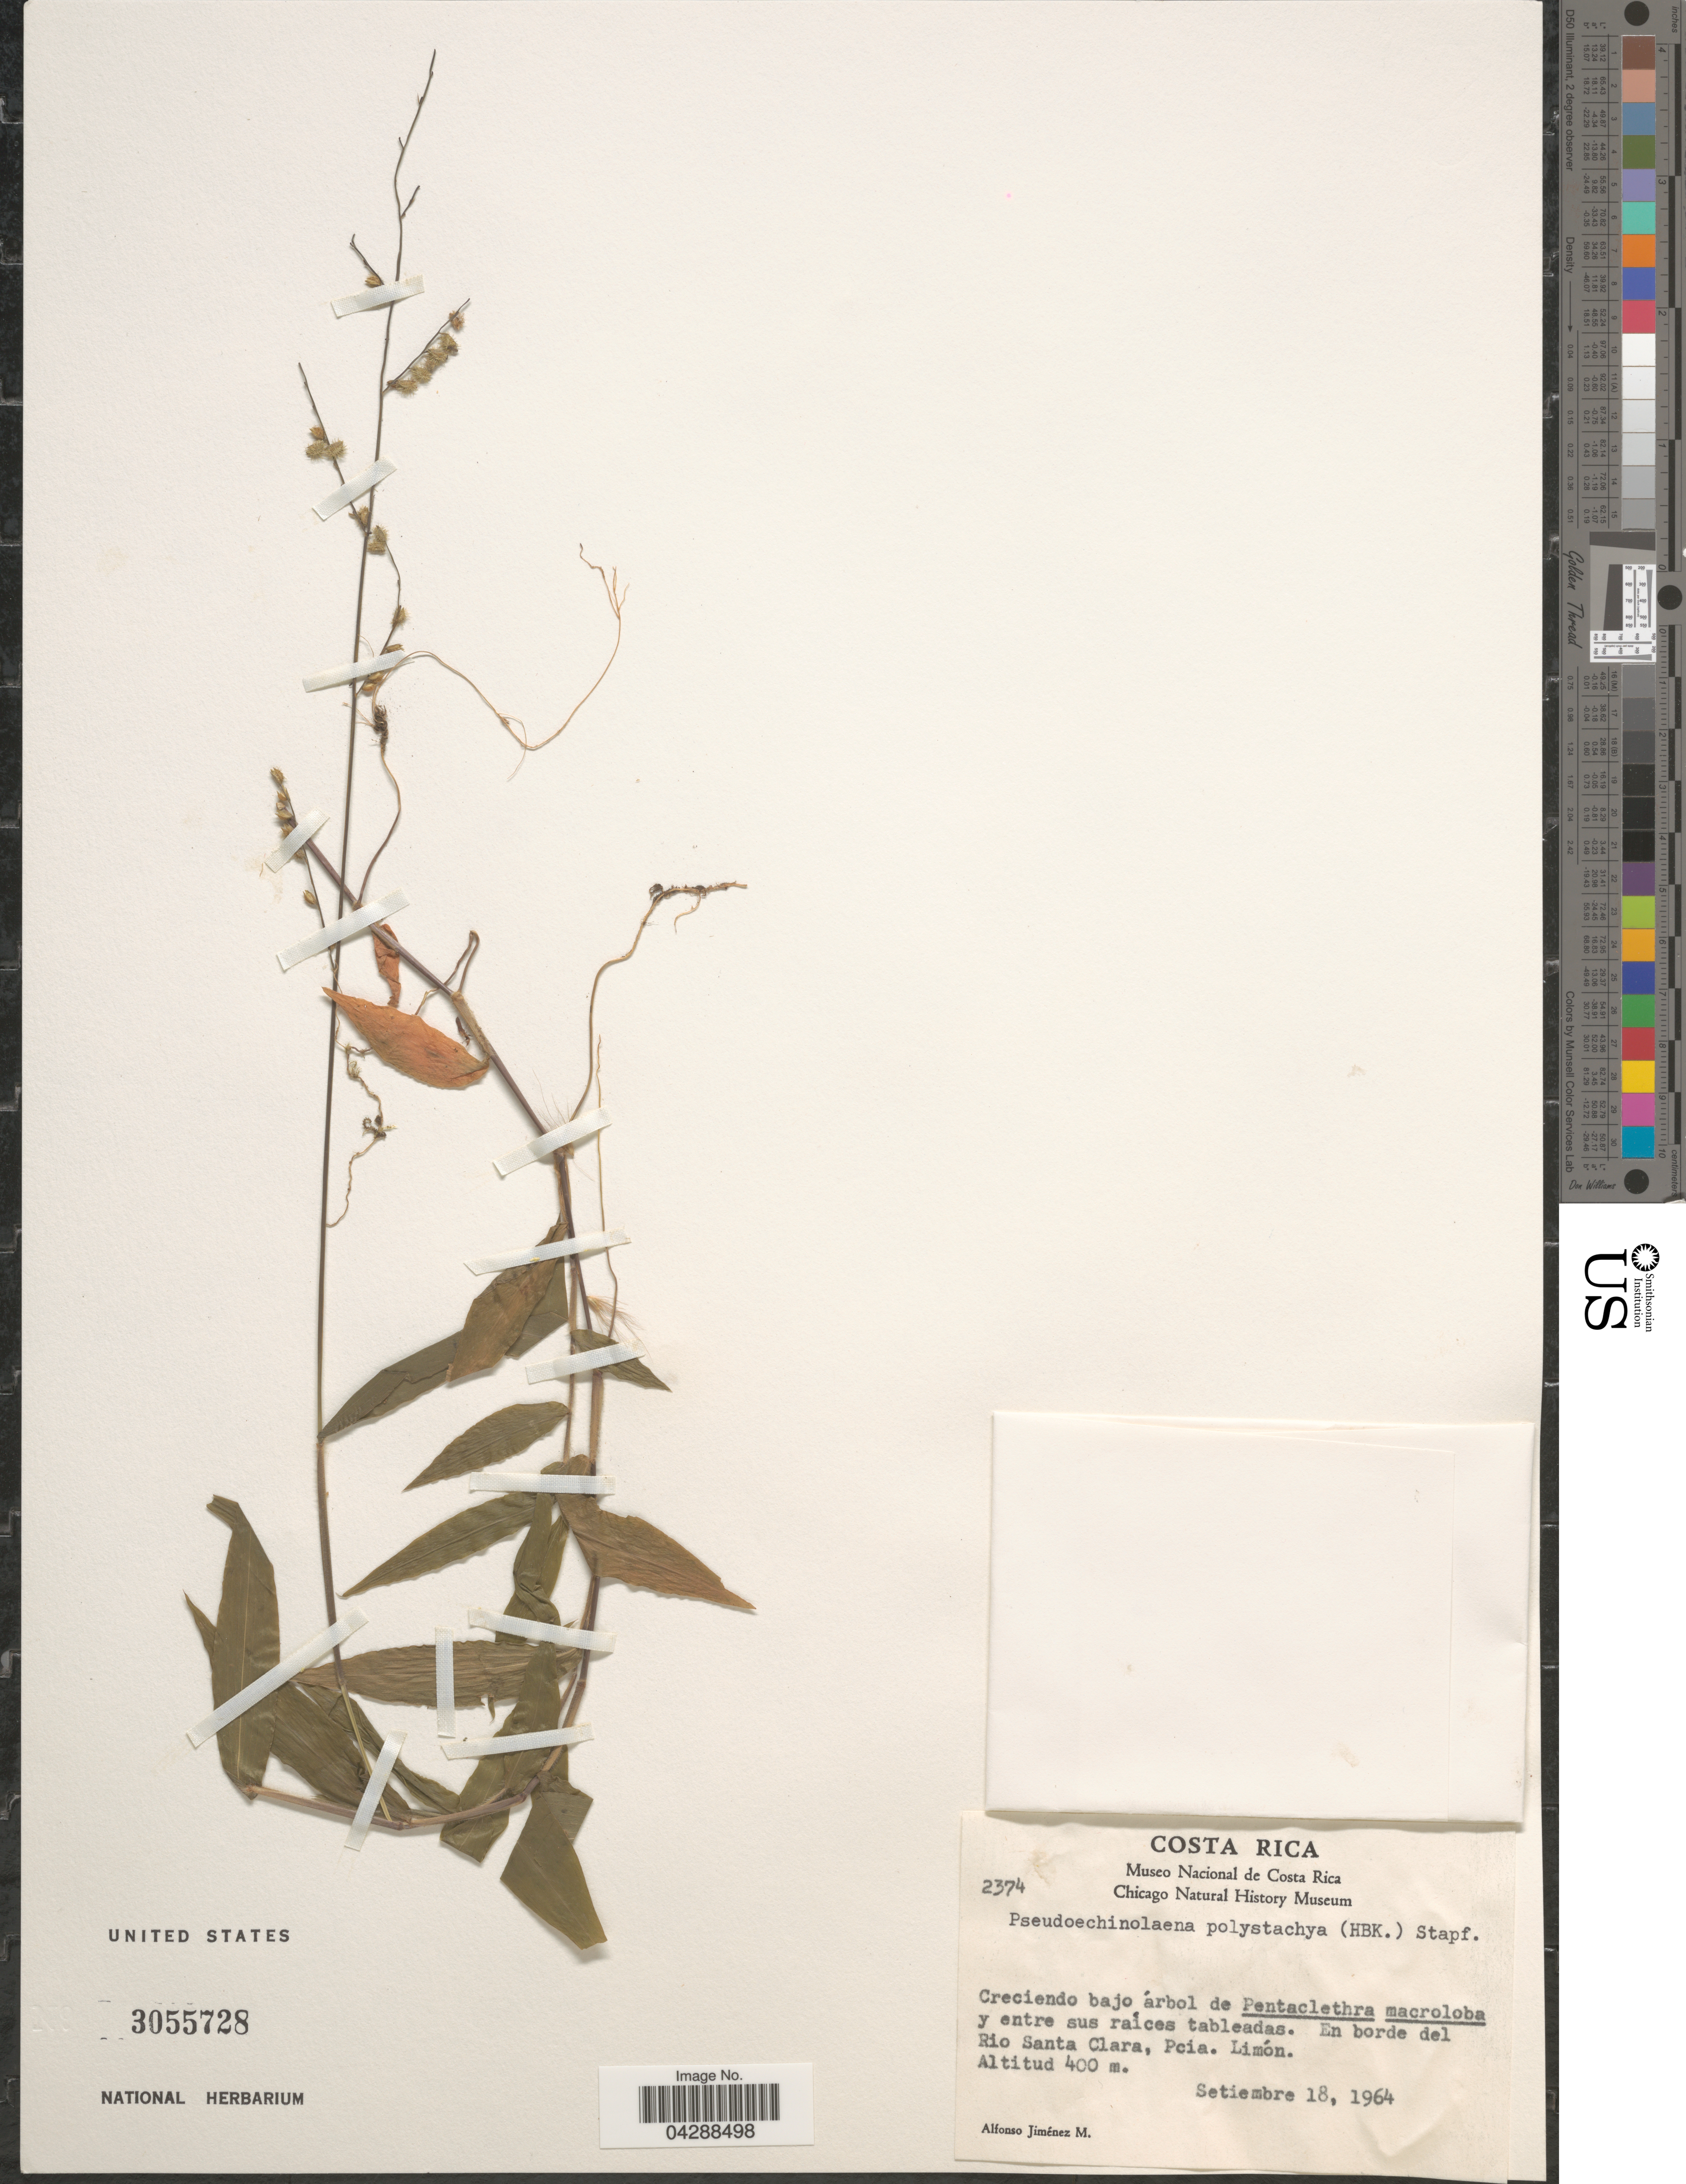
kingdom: Plantae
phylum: Tracheophyta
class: Liliopsida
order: Poales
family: Poaceae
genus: Pseudechinolaena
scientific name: Pseudechinolaena polystachya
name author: (Kunth) Stapf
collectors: A. Jiménez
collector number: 2374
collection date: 1964-09-18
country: Costa Rica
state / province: Limón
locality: Creciendo bajo árbol de Pentaclethra macroloba y entre sus raices tableadas, En borde del Rio Santa Clara.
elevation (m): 400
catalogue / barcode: US 3055728